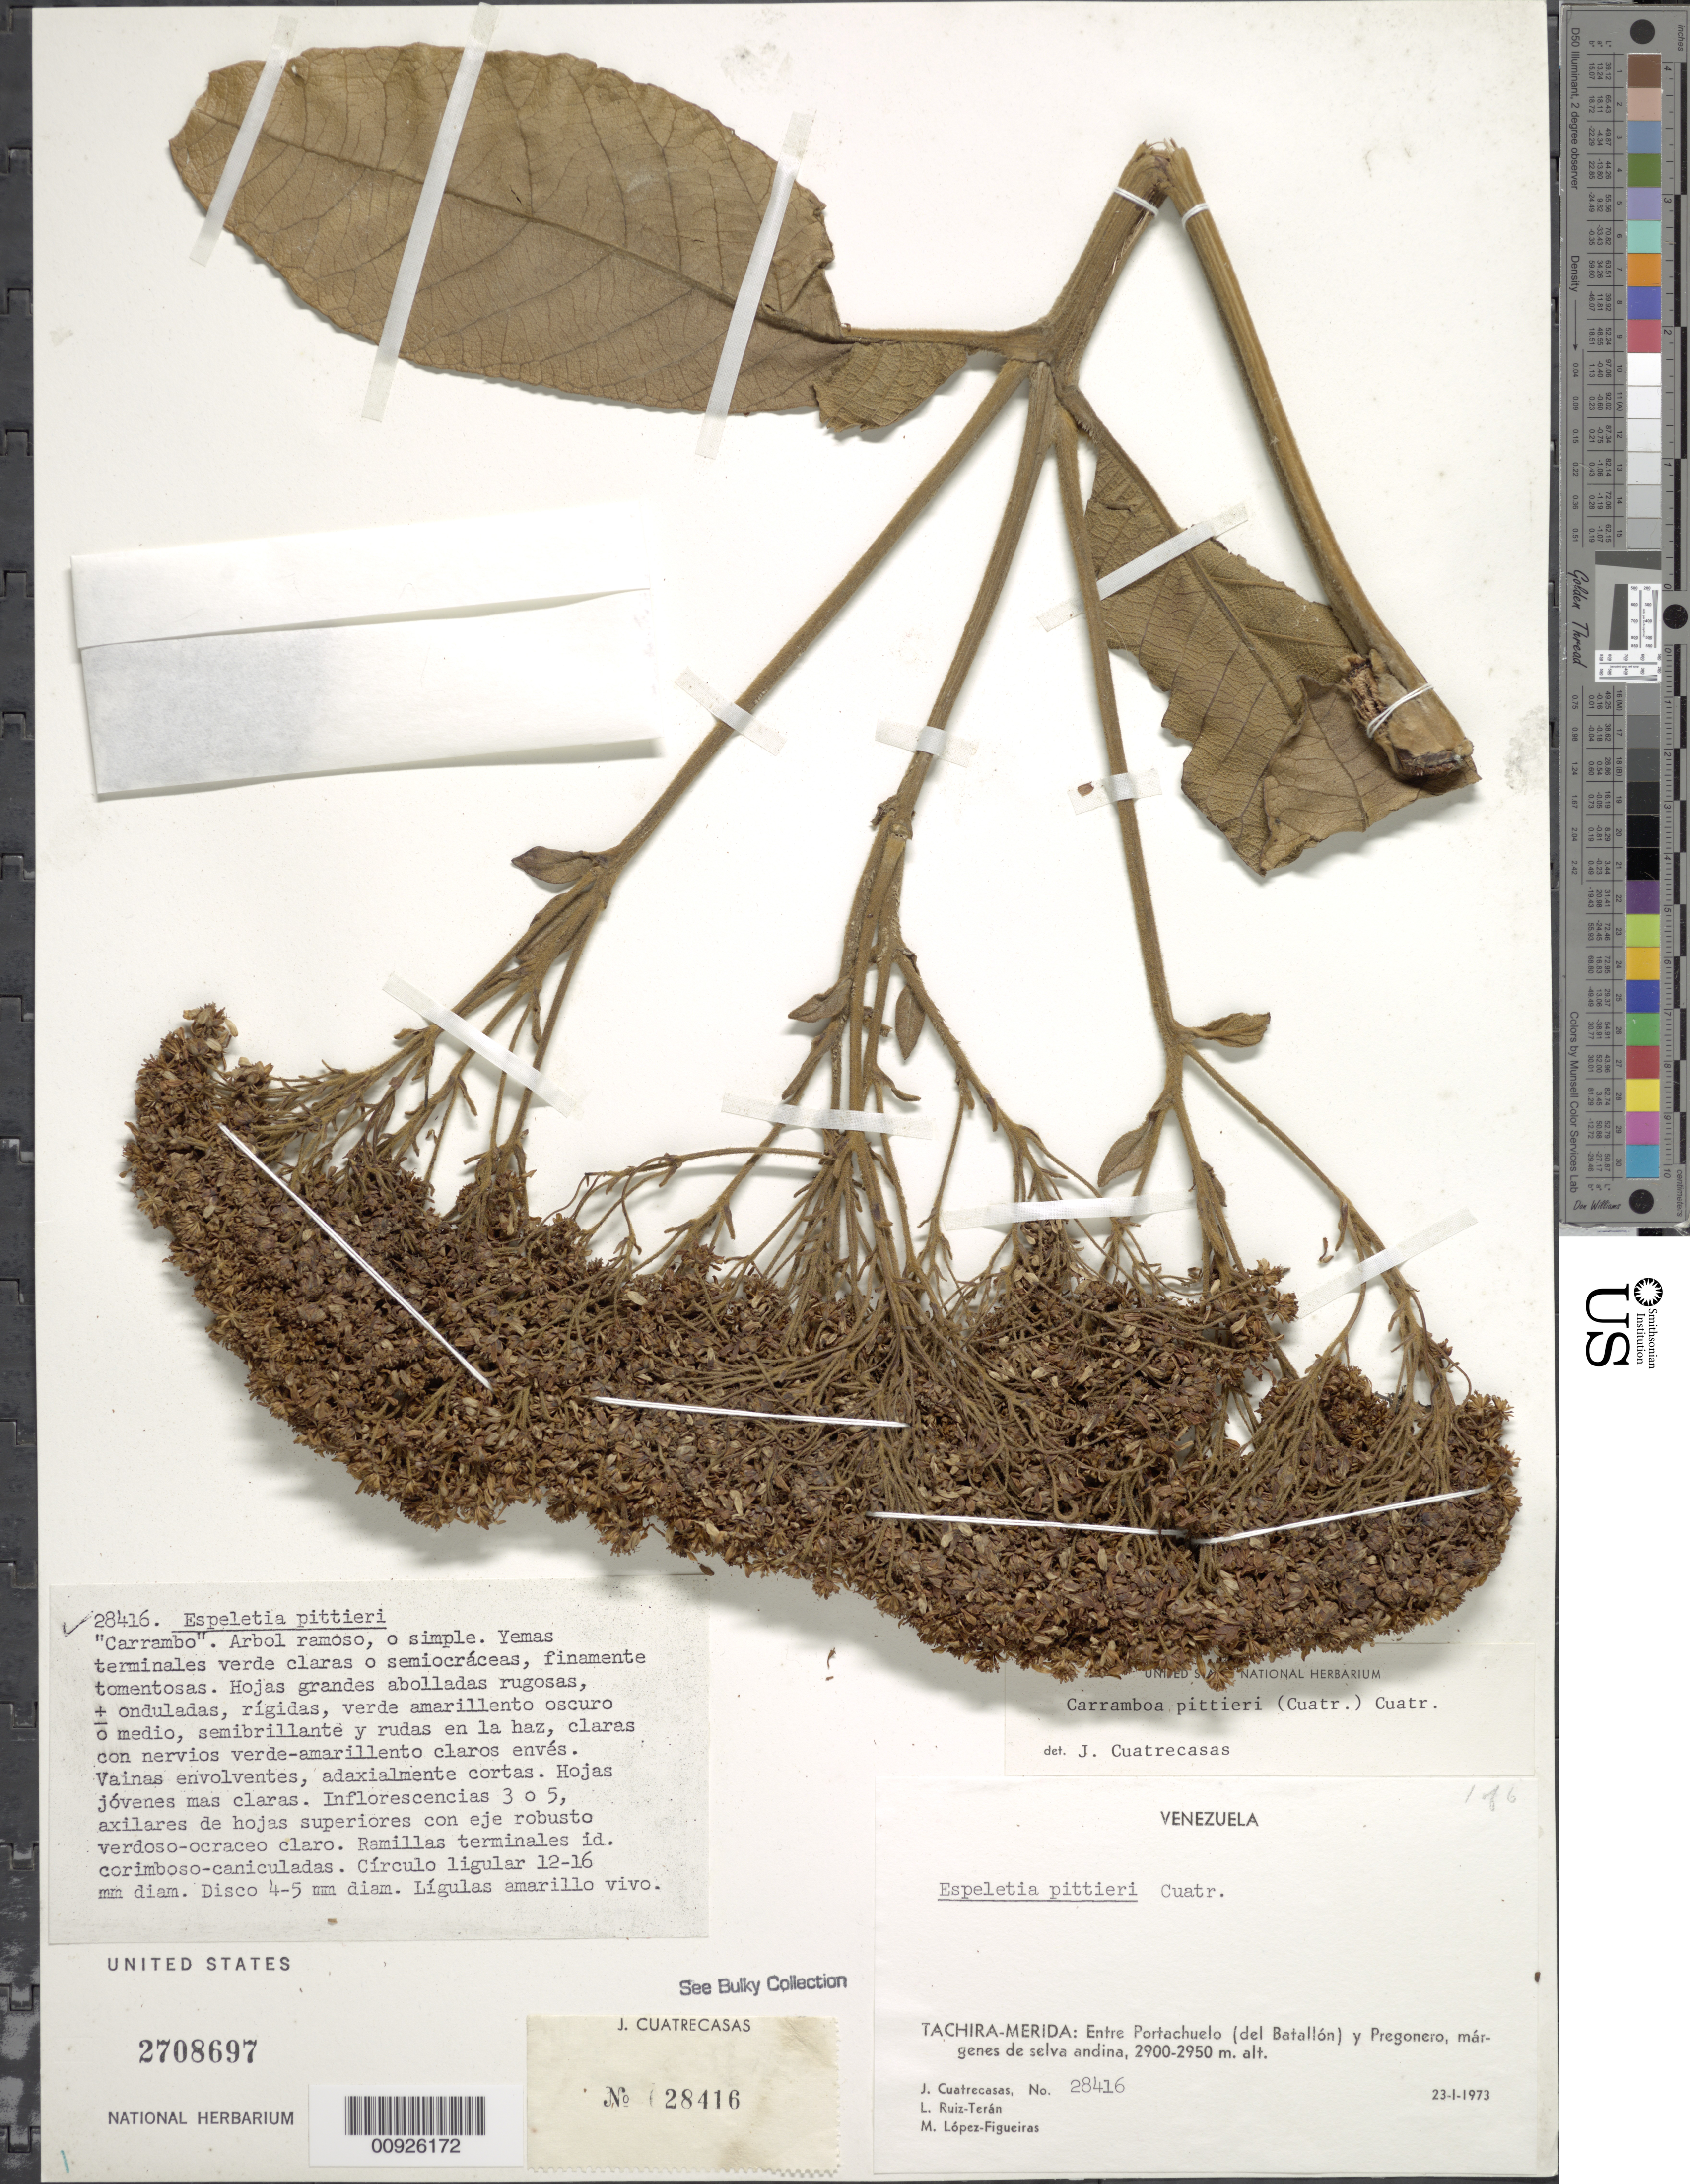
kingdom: Plantae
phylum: Tracheophyta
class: Magnoliopsida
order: Asterales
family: Asteraceae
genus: Carramboa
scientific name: Carramboa badilloi var. pittieri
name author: (Cuatrec.) Cuatrec.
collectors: J. Cuatrecasas, L. E. Ruíz-Terán & M. López Figueiras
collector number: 28416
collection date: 1973-01-23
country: Venezuela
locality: Tachira-Merida: Entre Portachuelo (del Batallon) y Pregonero, margenes de selva andina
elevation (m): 2900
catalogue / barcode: US 2708697